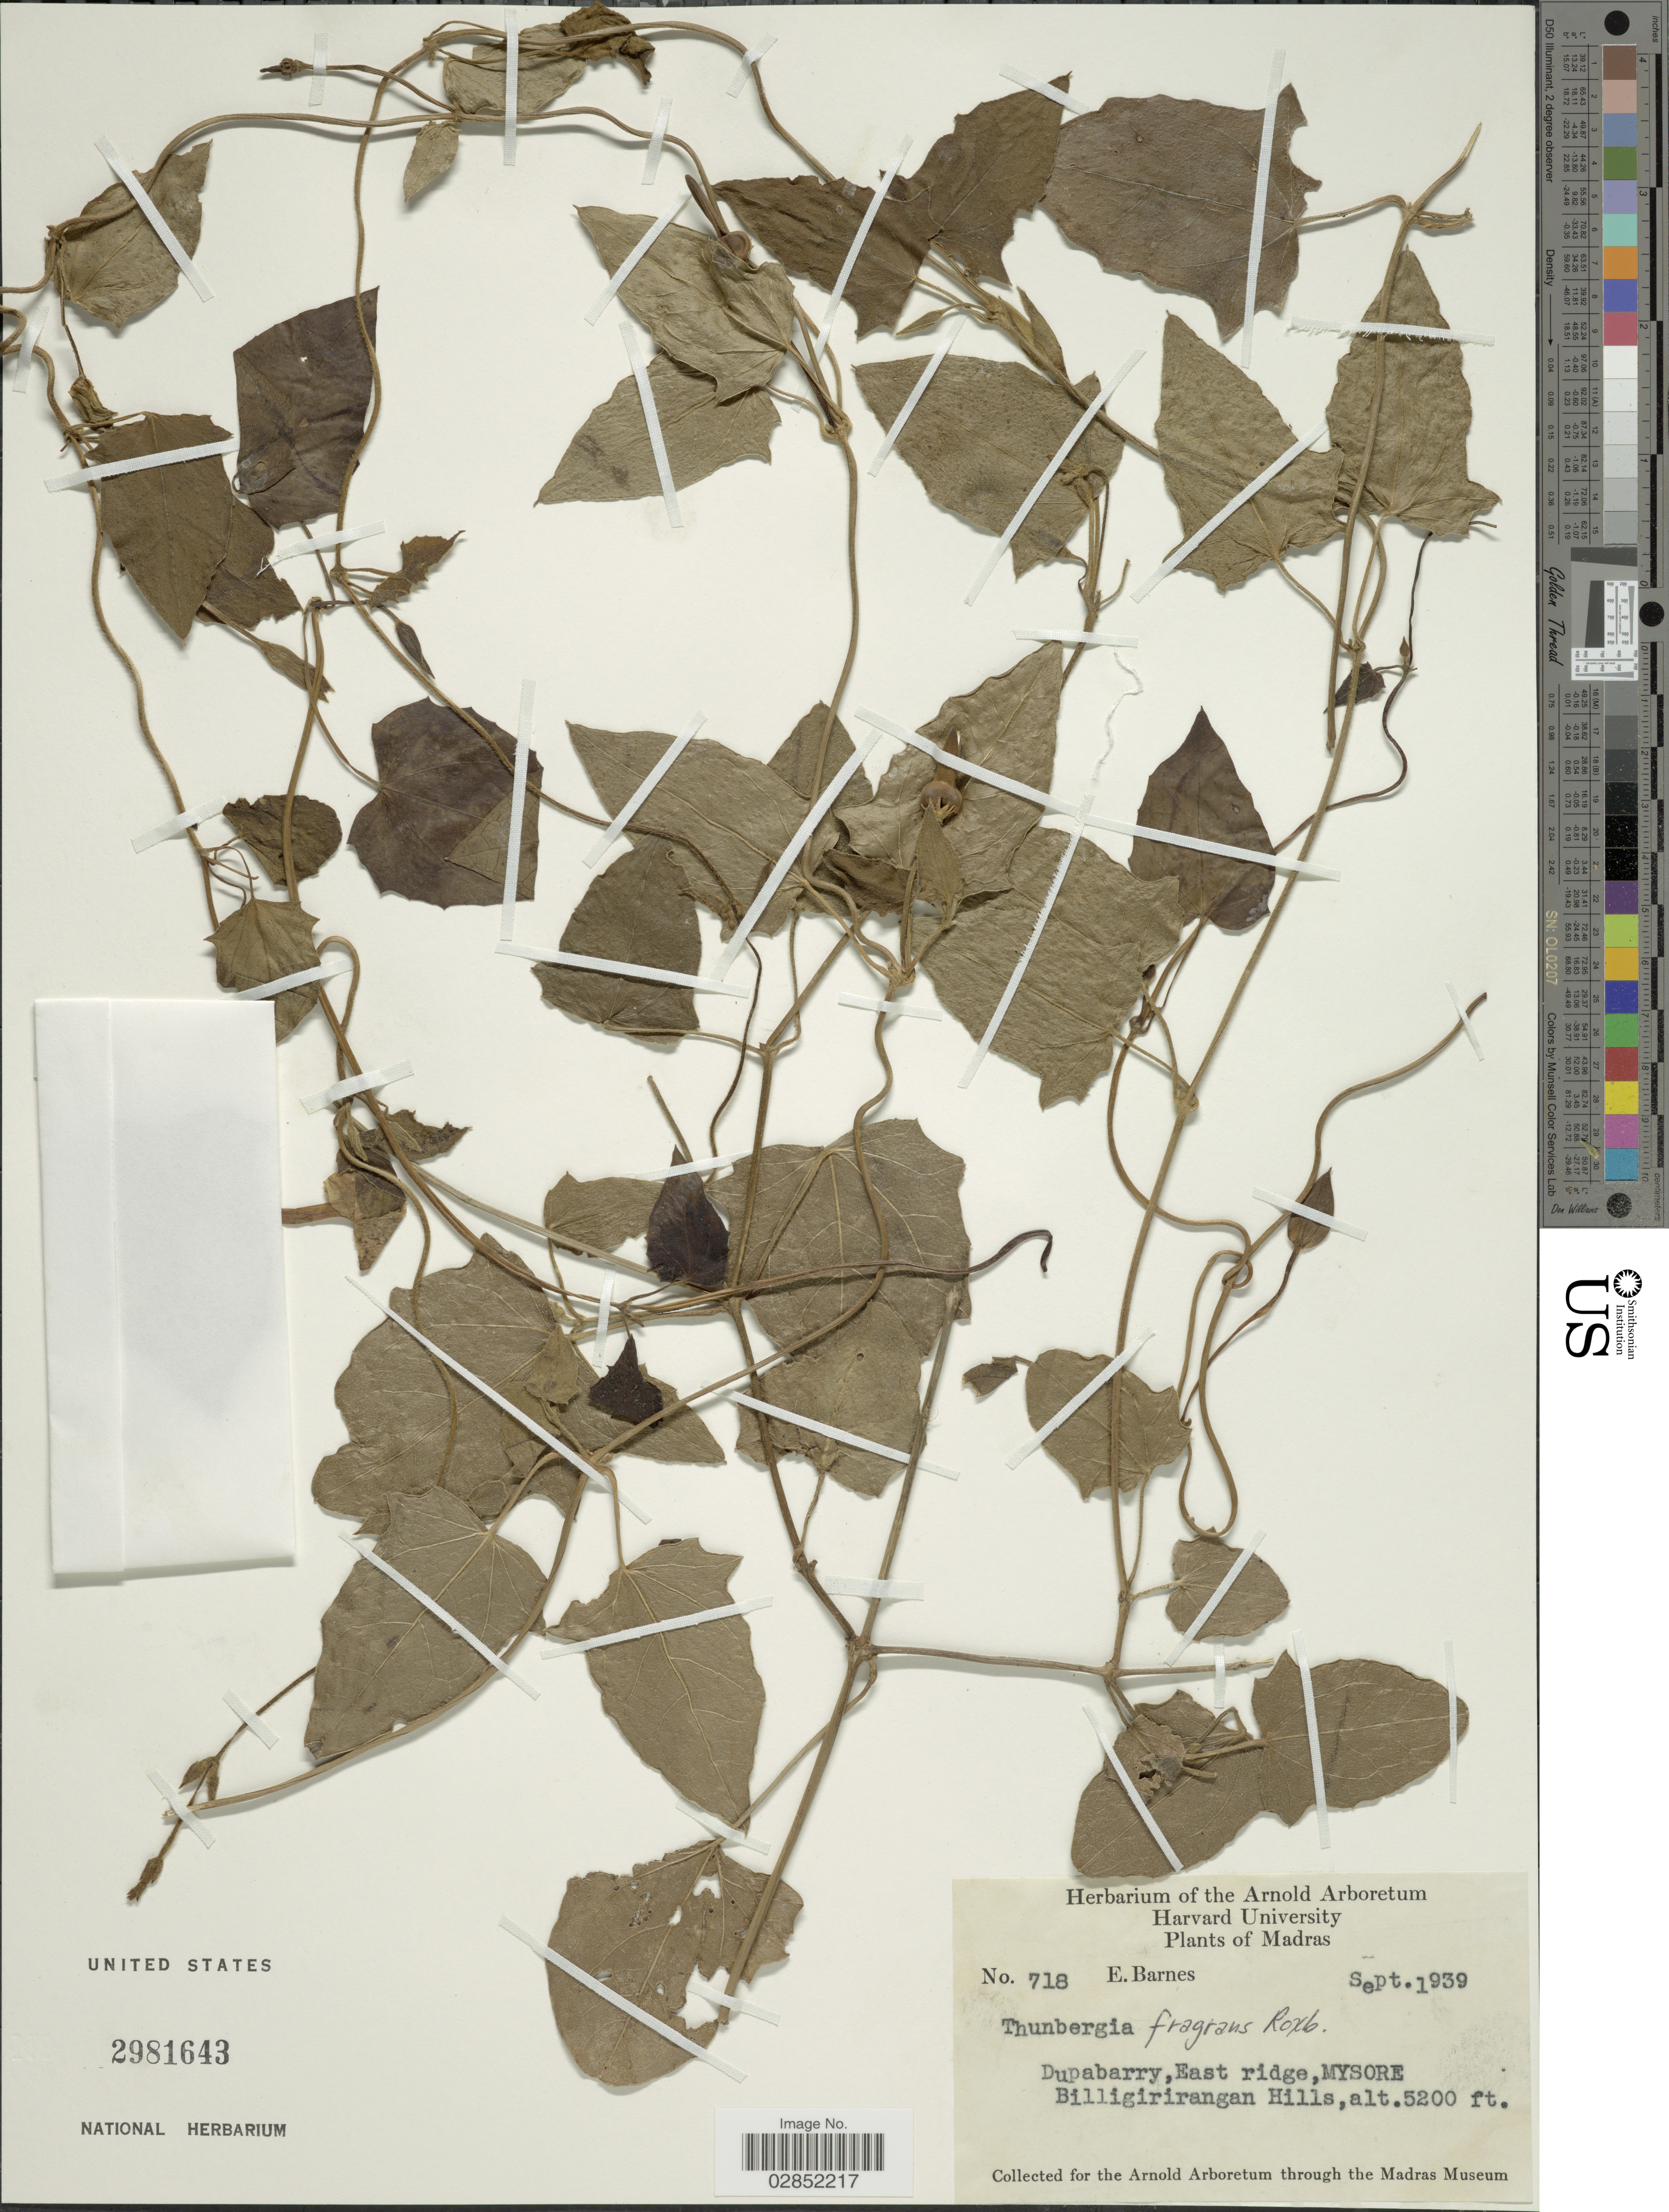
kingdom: Plantae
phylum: Tracheophyta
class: Magnoliopsida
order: Lamiales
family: Acanthaceae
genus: Thunbergia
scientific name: Thunbergia fragrans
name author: Roxb.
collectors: E. Barnes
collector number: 718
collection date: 1939-09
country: India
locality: Dupabarry, East ridge, MYSORE. Billigirirangan Hills. Madras.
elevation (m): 1585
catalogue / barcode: US 2981643